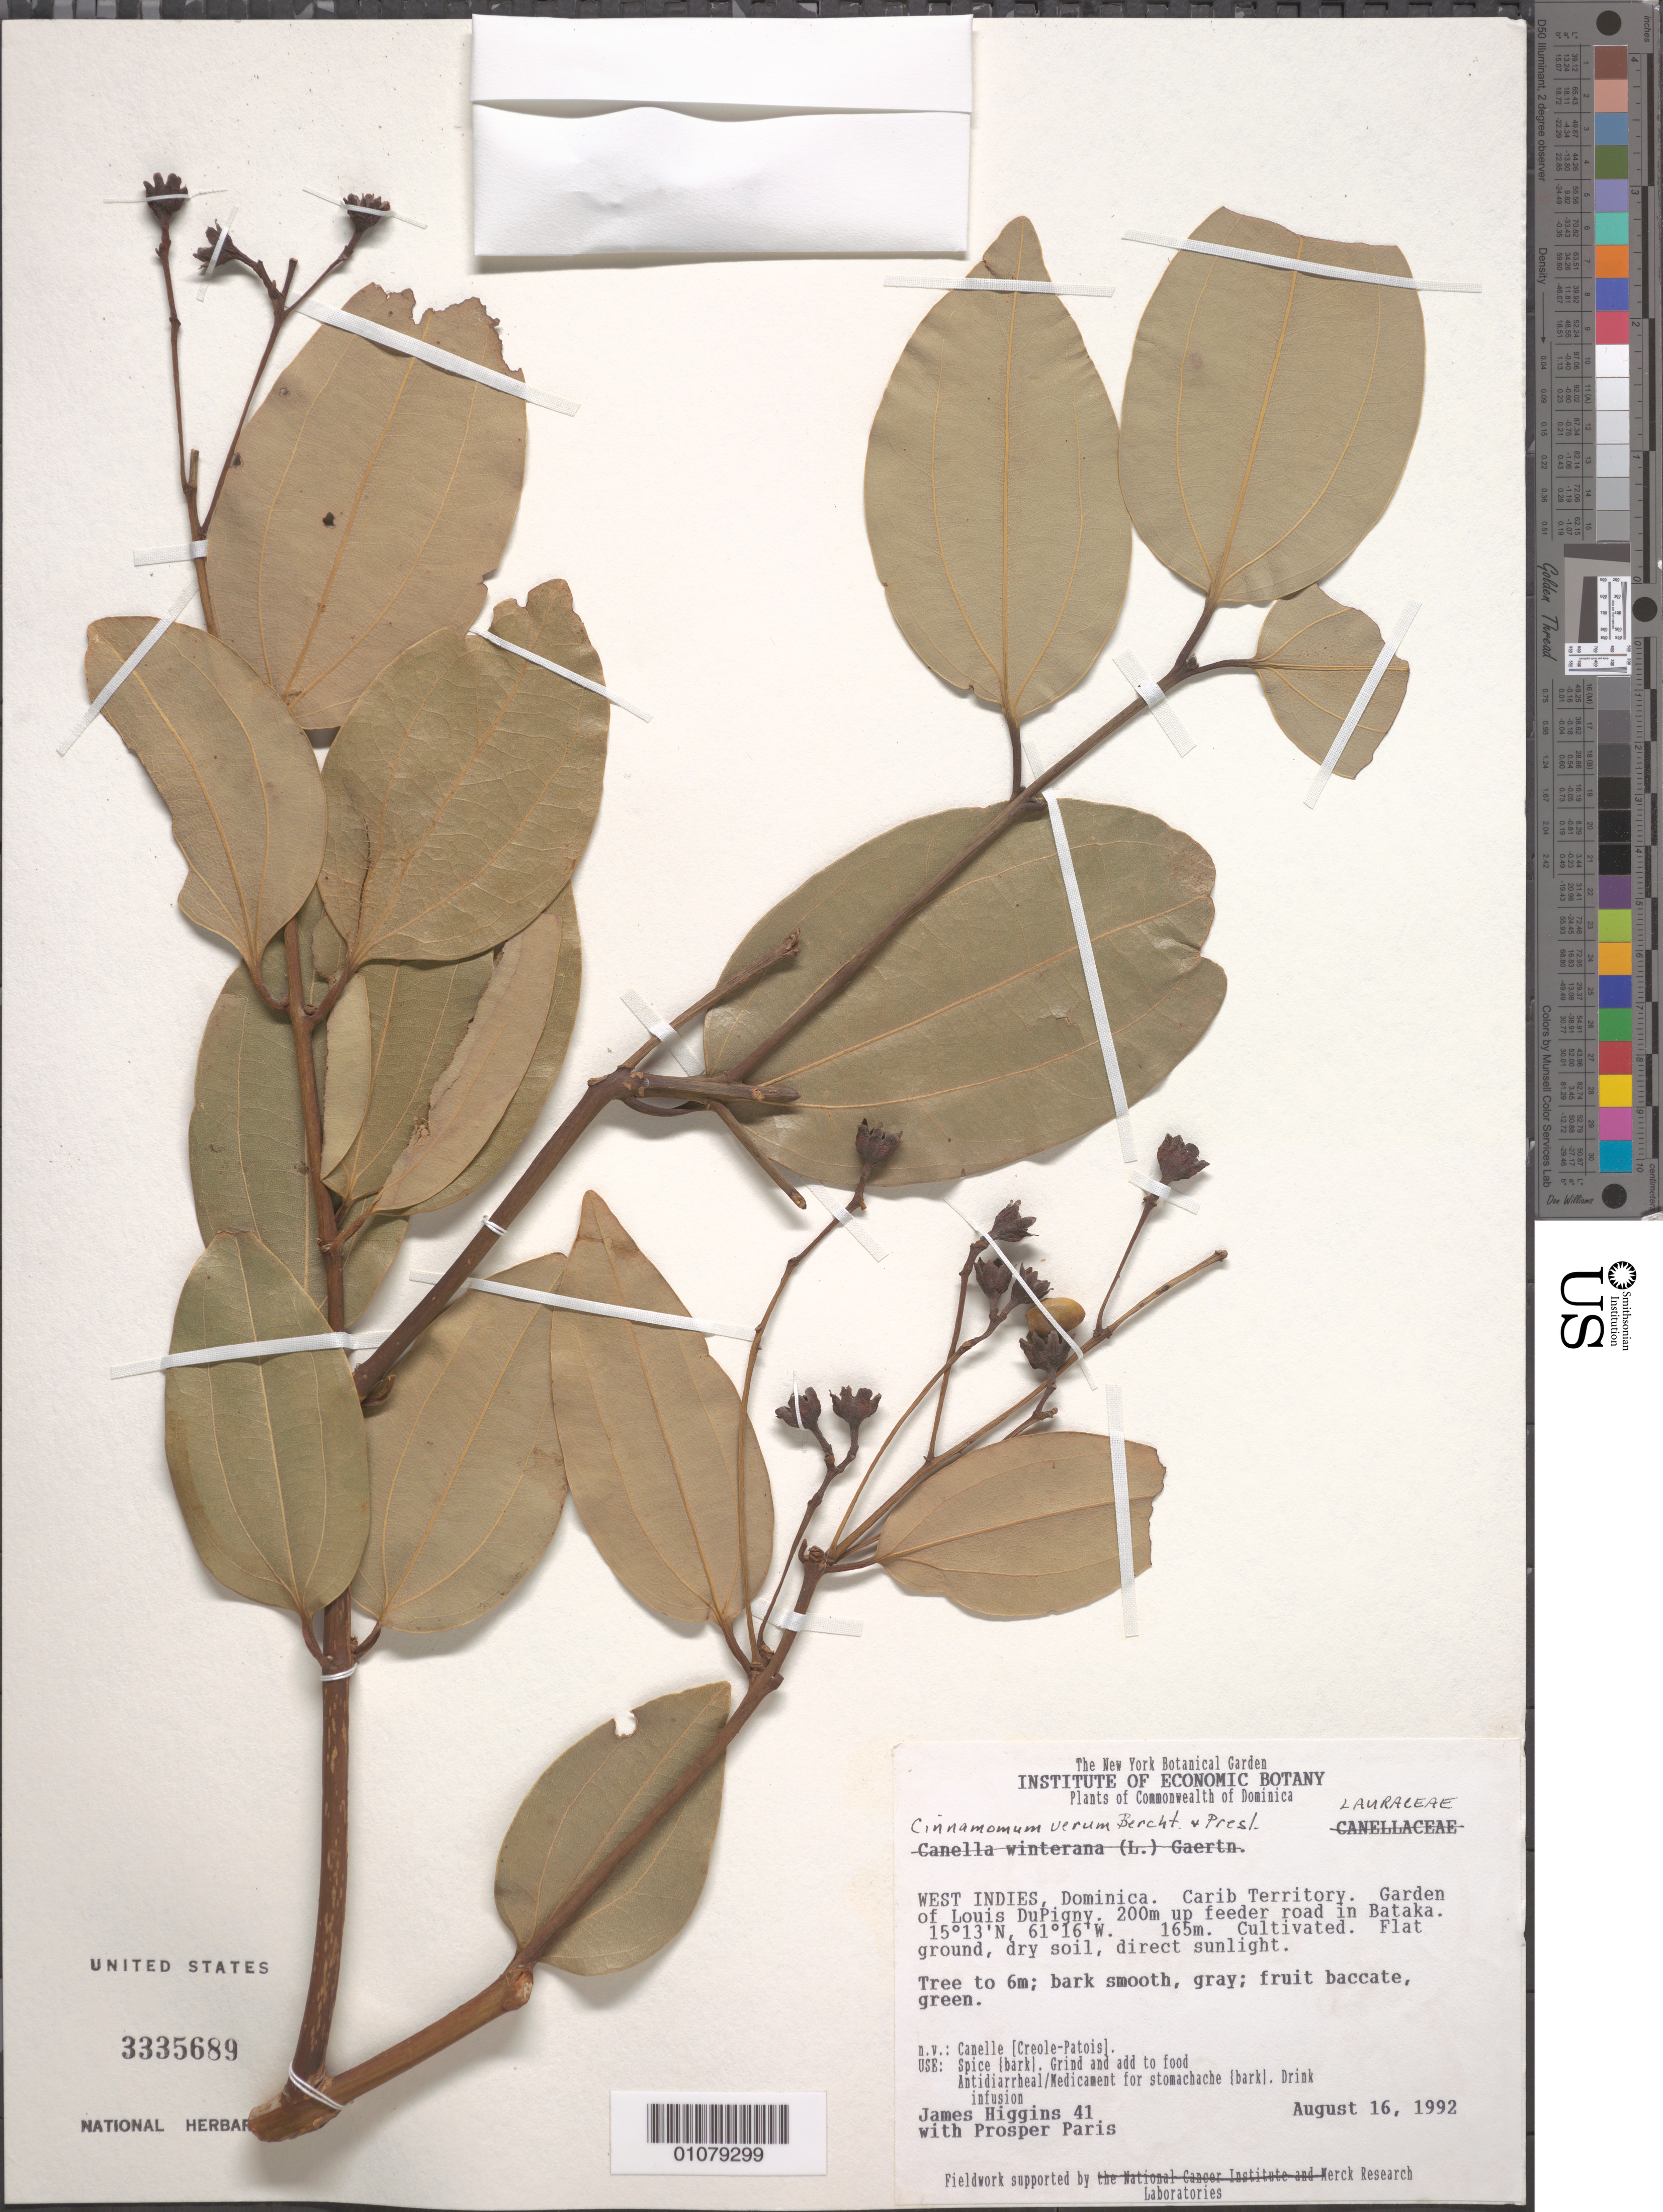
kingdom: Plantae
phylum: Tracheophyta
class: Magnoliopsida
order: Laurales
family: Lauraceae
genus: Cinnamomum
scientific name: Cinnamomum verum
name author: J. Presl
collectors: J. Higgins & P. Paris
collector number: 41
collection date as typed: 16 Aug 1992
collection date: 1992-08-16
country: Dominica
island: Dominica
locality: Carib Territory. Garden of Louis DuPigny. 200m up feeder road in Bataka.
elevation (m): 165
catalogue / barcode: US 3335689